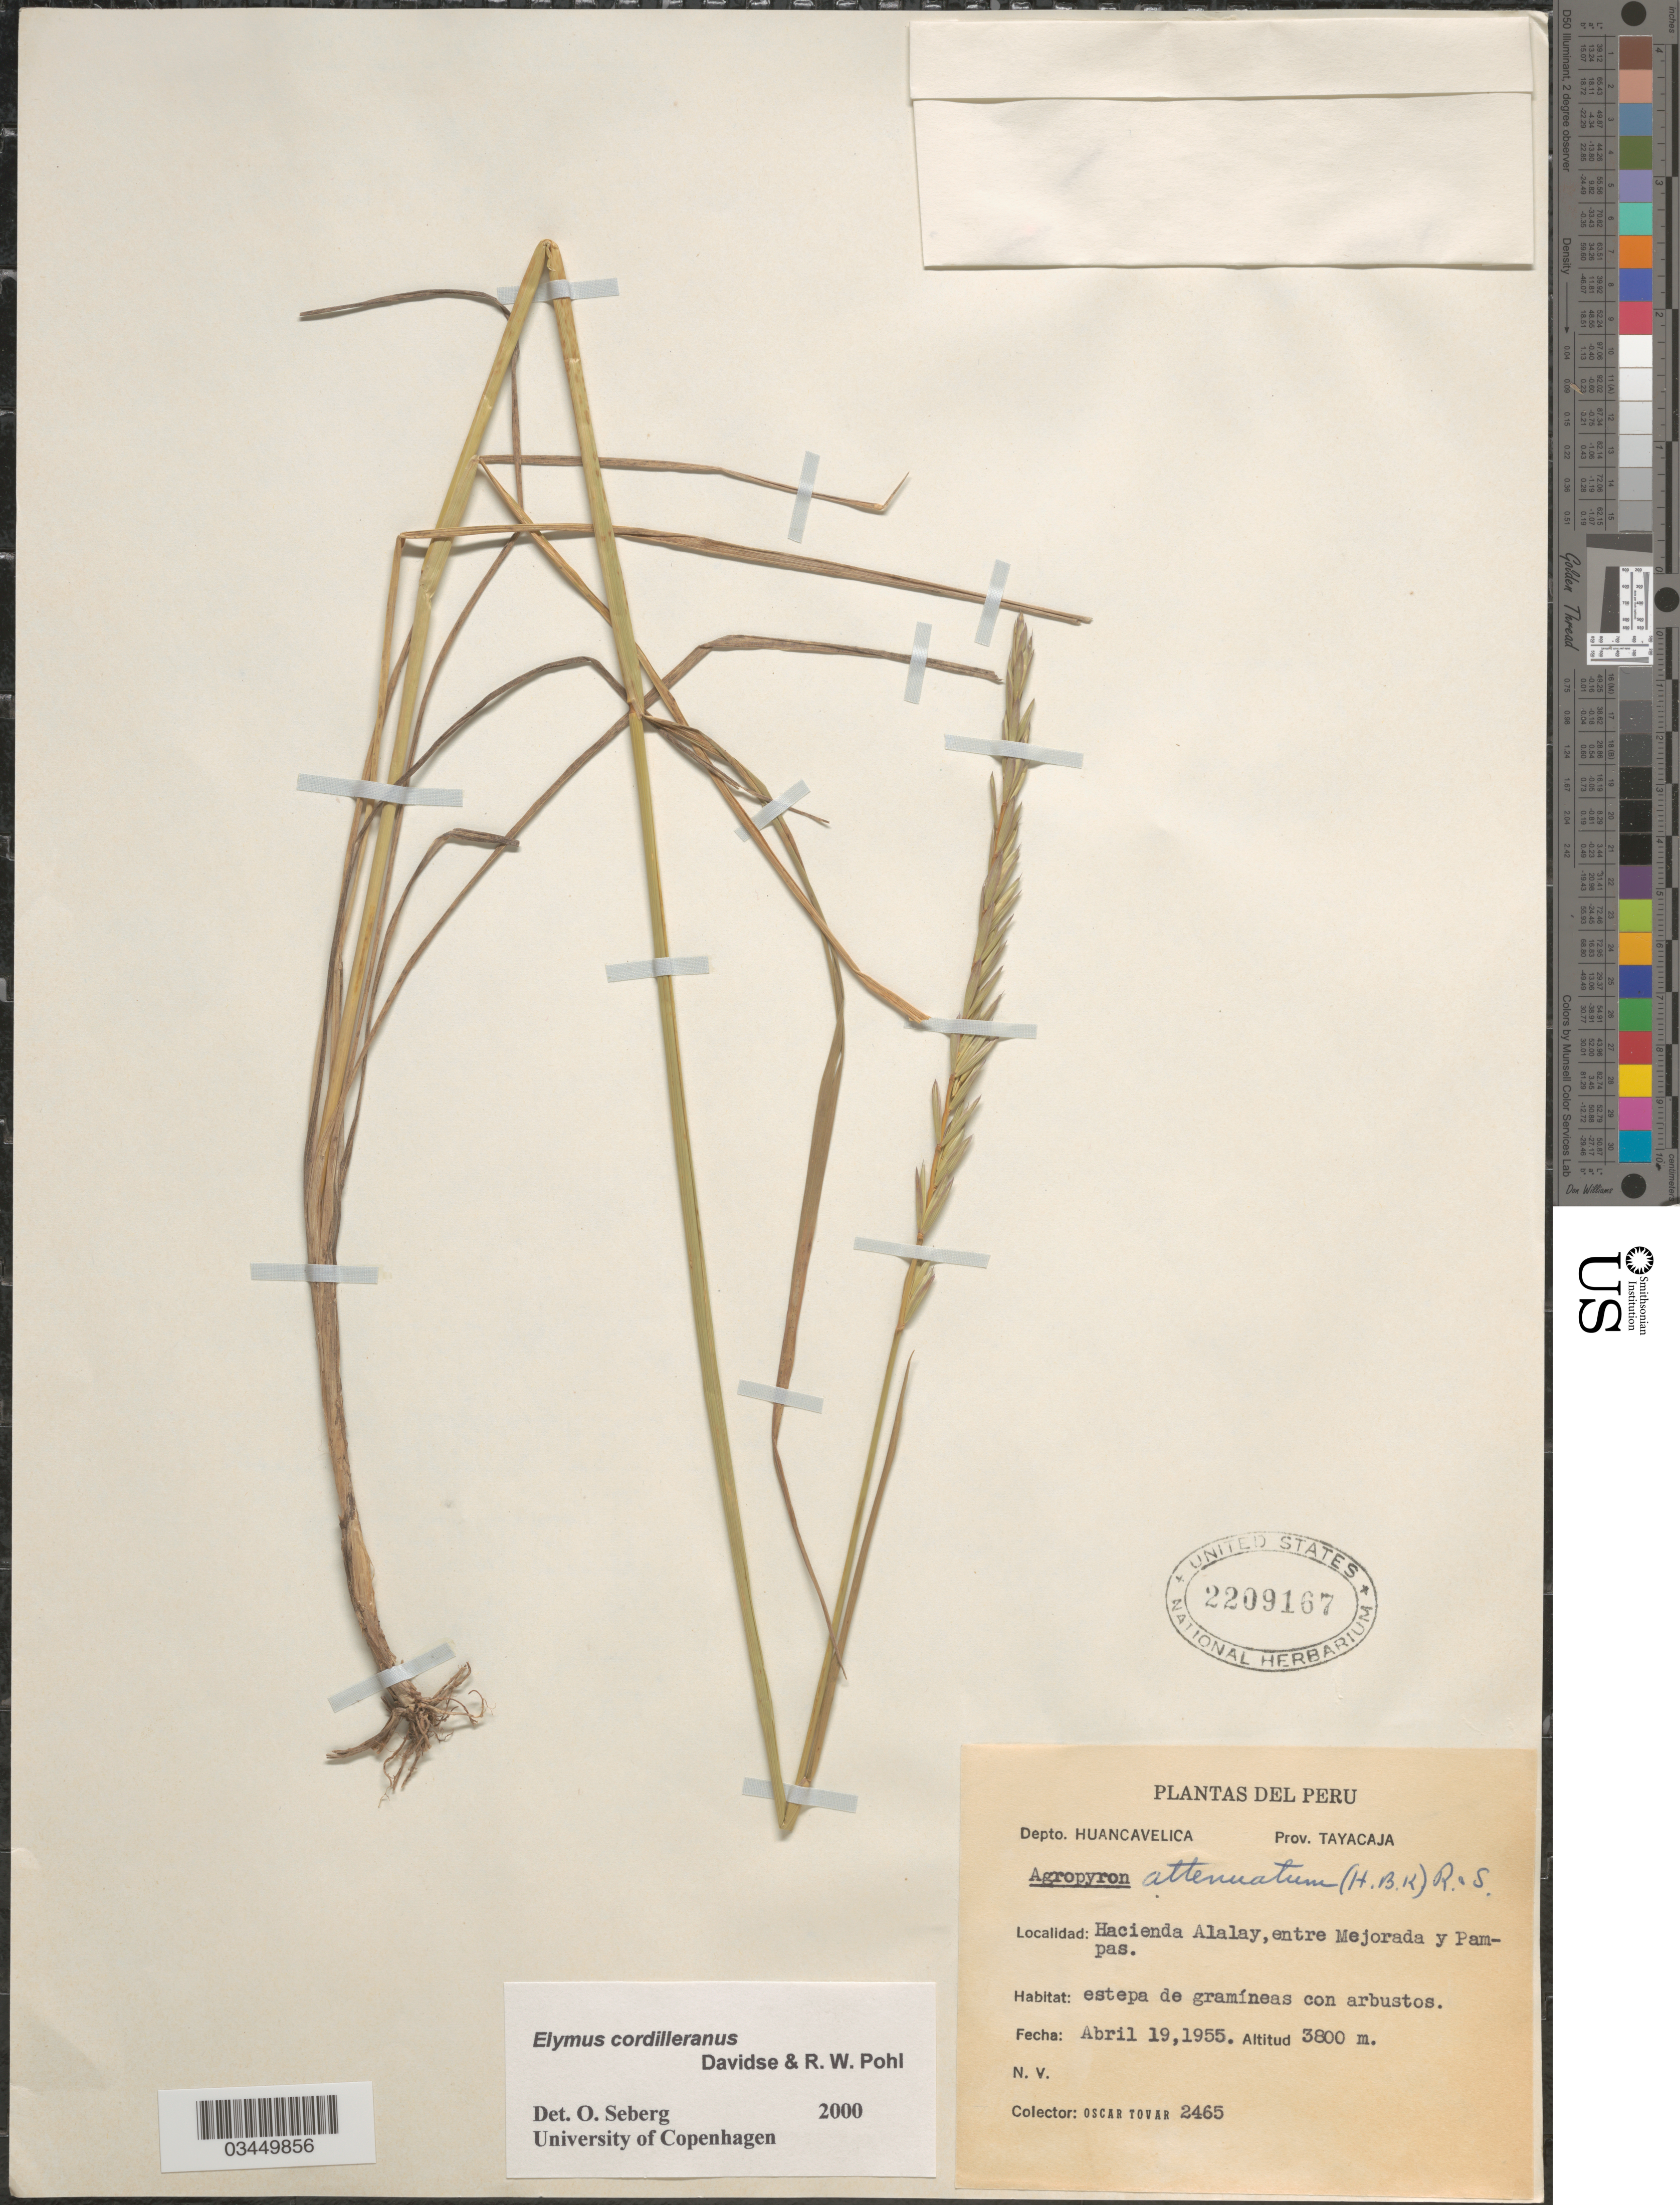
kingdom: Plantae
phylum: Tracheophyta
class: Liliopsida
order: Poales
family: Poaceae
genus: Elymus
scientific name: Elymus cordilleranus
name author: Davidse & R.W. Pohl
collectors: Ó. Tovar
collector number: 2465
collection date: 1955-04-19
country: Peru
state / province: Huancavelica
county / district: Tayacaja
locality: Depto. Huancavelica. Prov. Tayacaja. Hacienda Alalay,entre Mejorada y Pampas.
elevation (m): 3800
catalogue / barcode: US 2209167